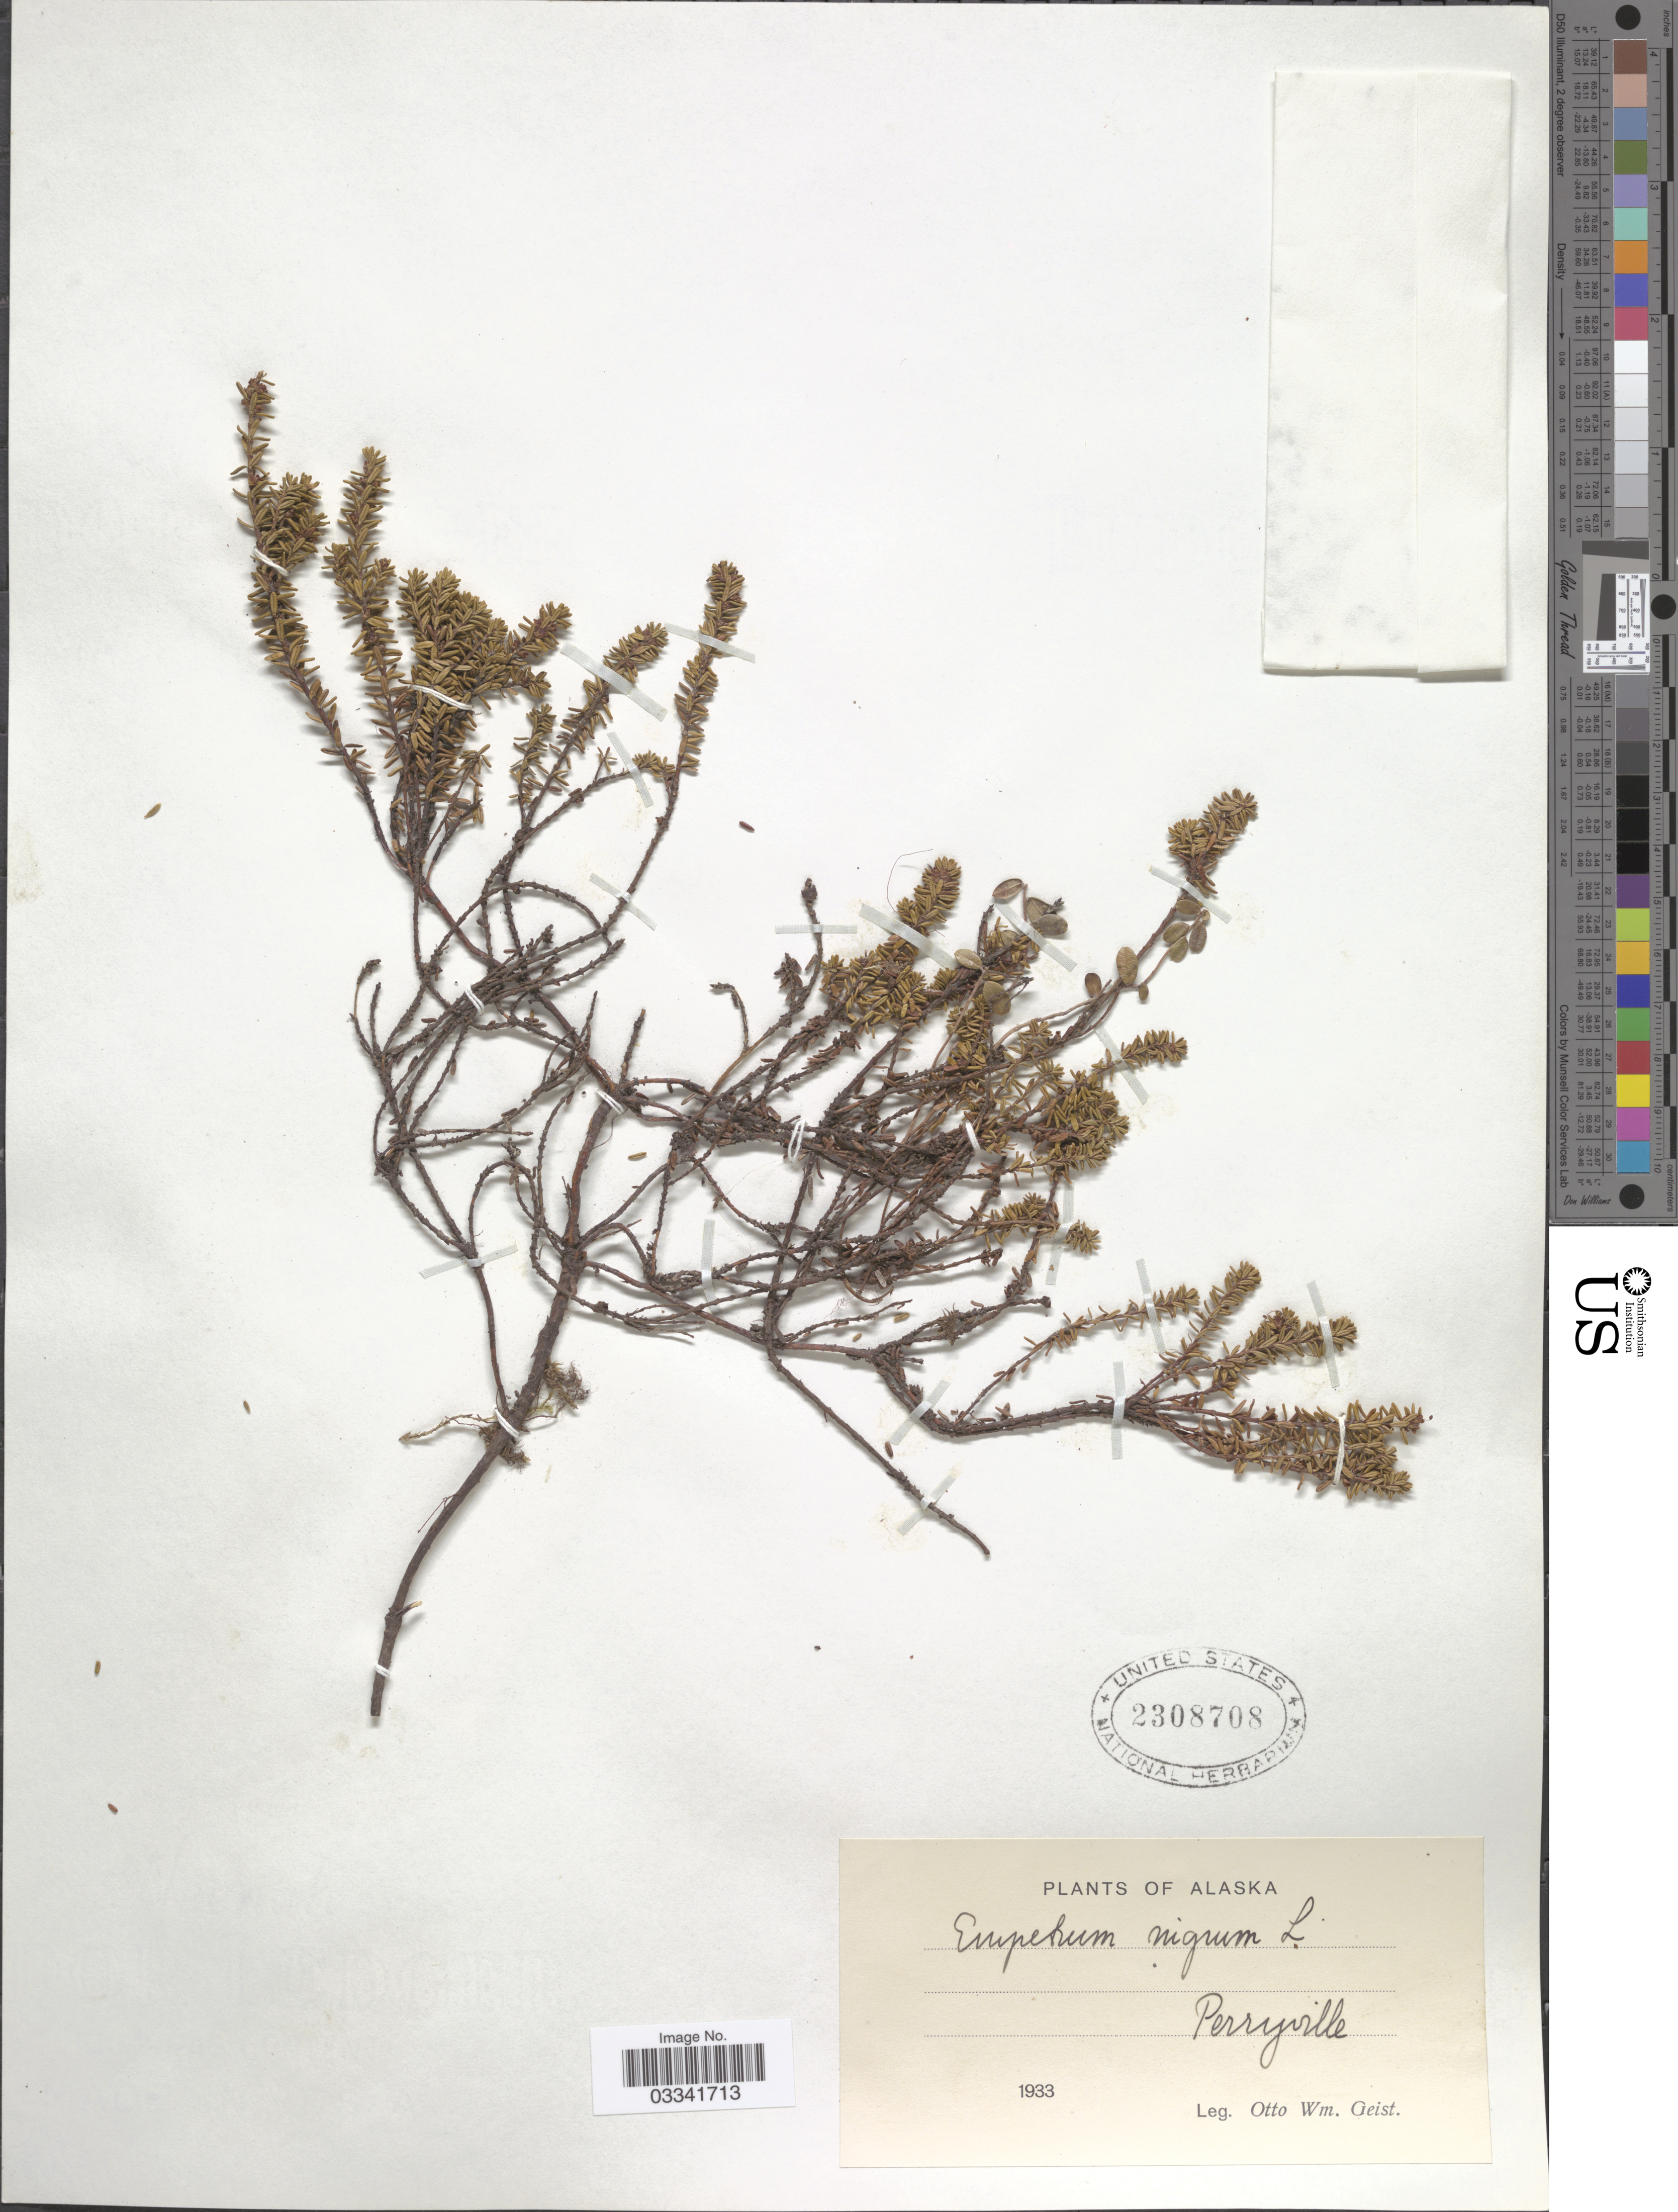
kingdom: Plantae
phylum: Tracheophyta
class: Magnoliopsida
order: Ericales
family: Ericaceae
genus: Empetrum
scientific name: Empetrum nigrum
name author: L.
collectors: O. Geist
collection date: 1933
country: United States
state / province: Alaska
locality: Perryville.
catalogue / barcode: US 2308708